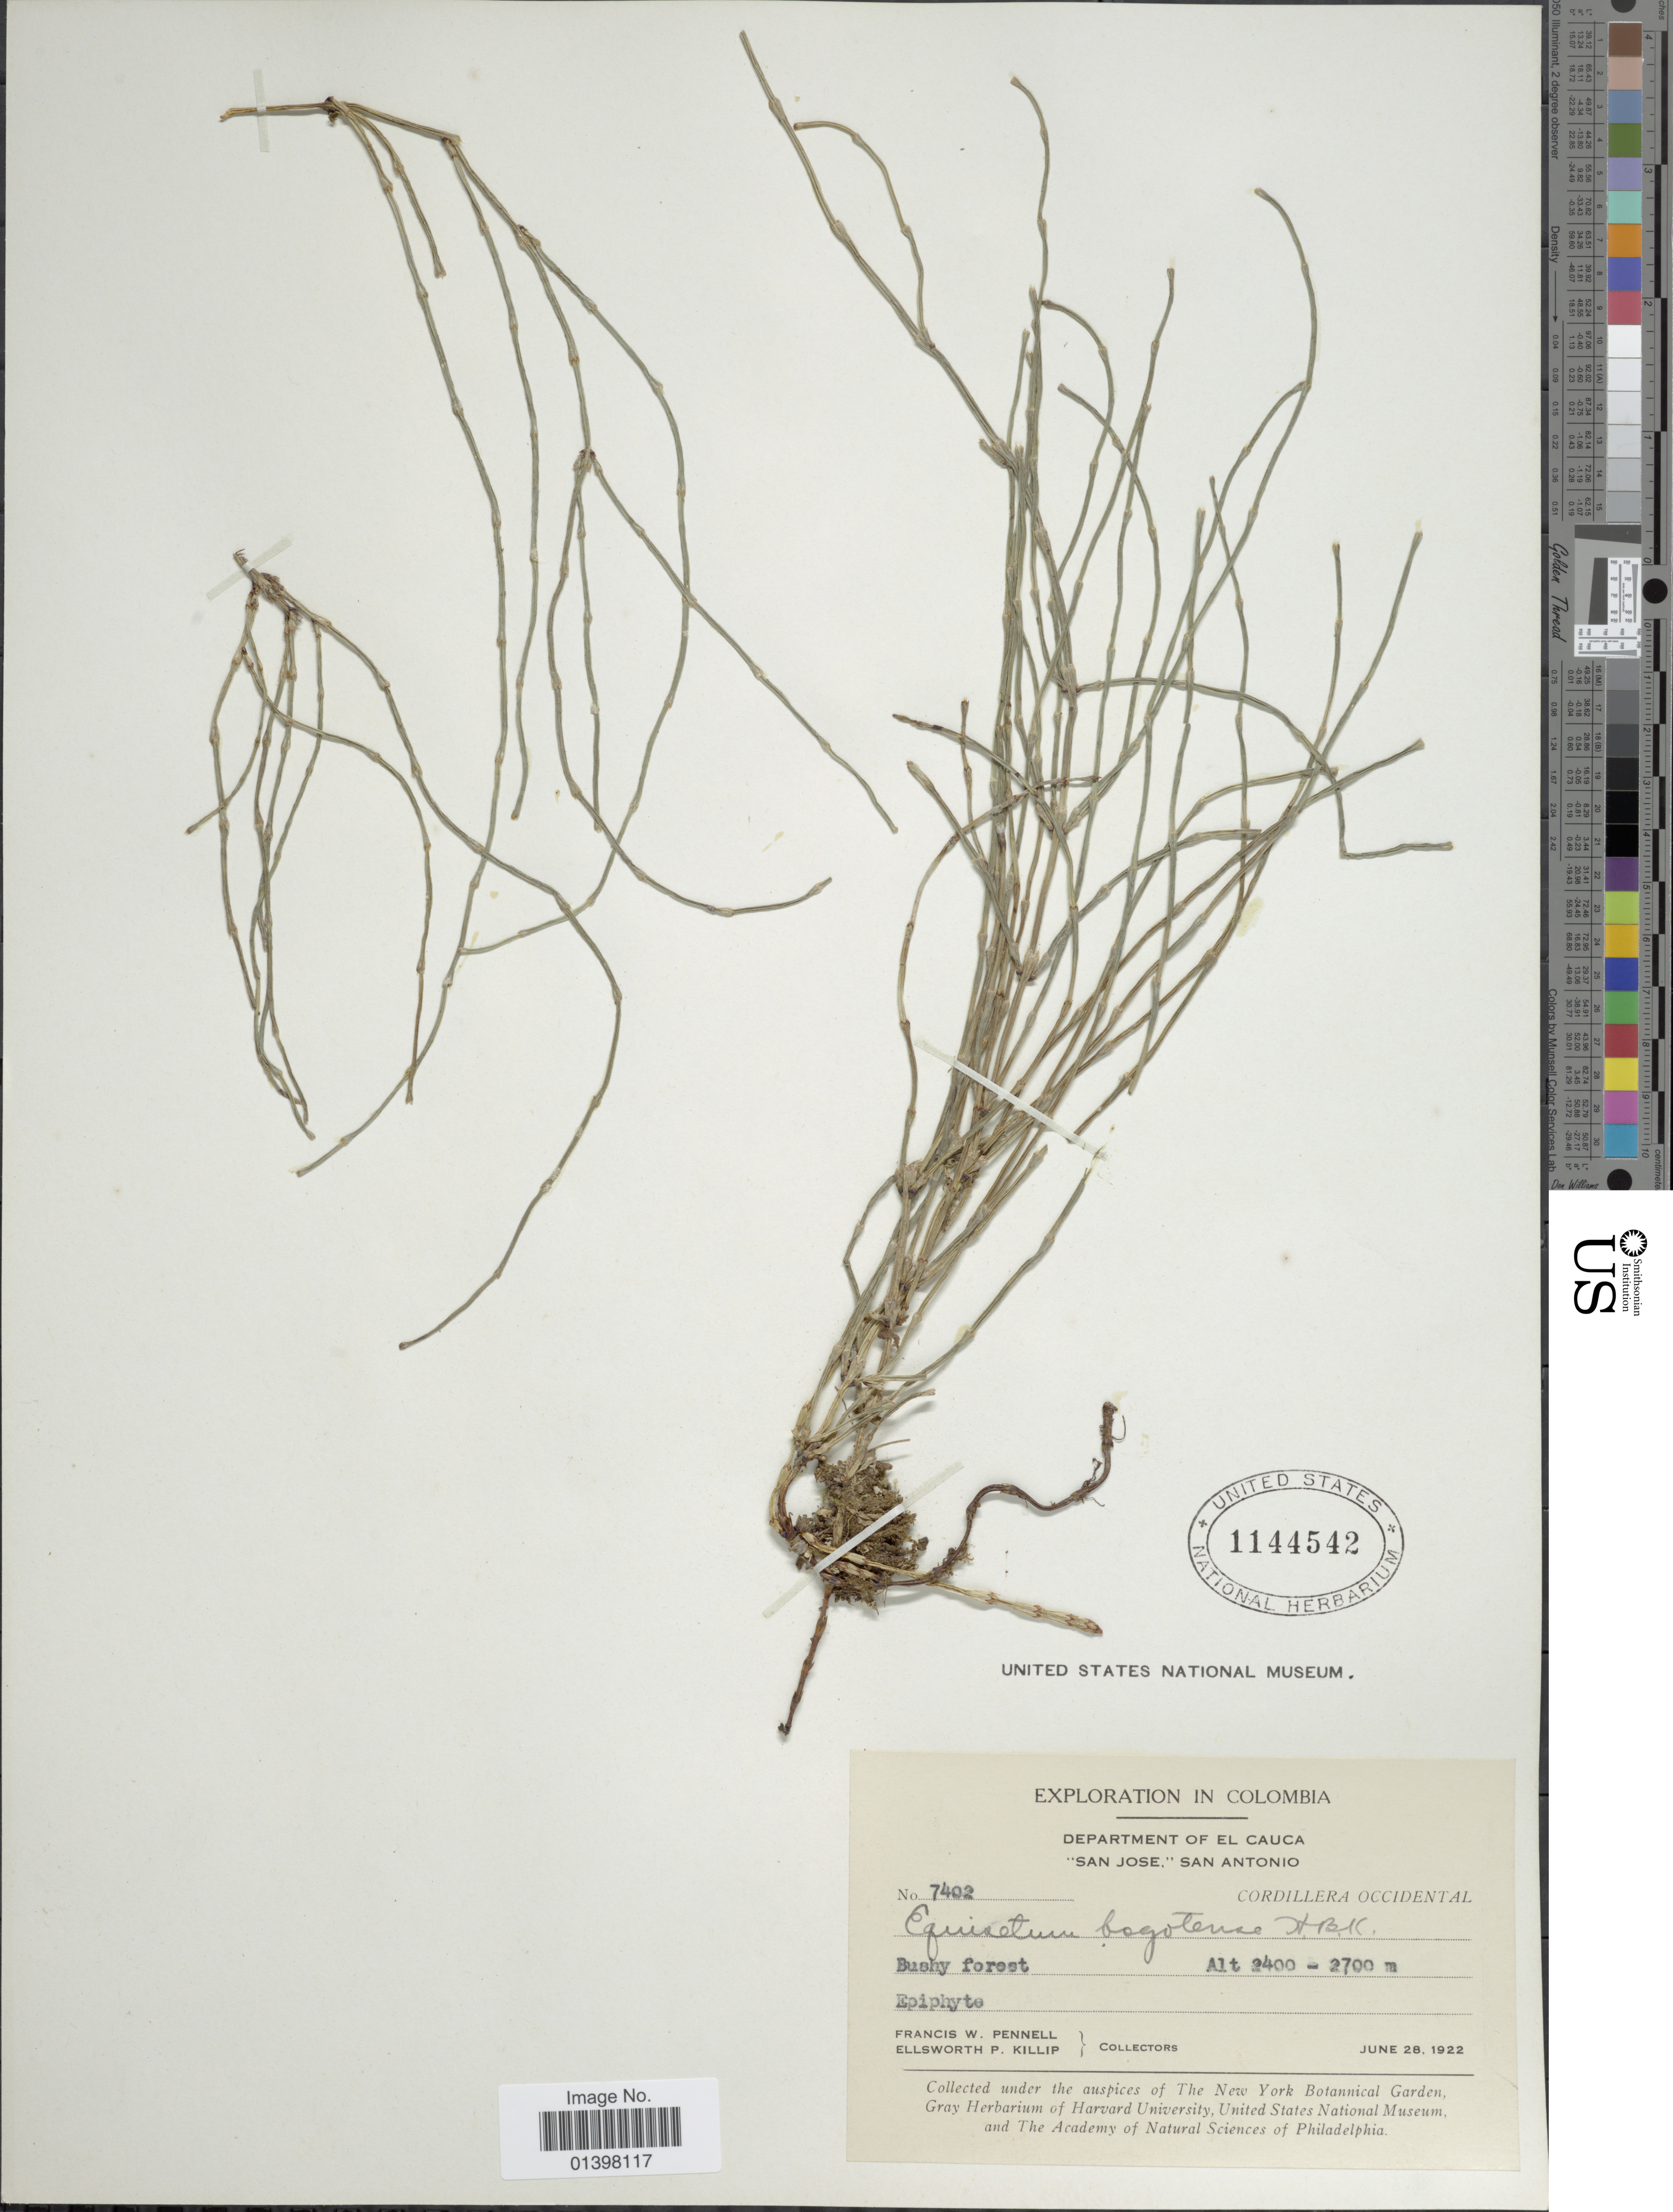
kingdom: Plantae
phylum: Tracheophyta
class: Polypodiopsida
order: Equisetales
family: Equisetaceae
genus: Equisetum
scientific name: Equisetum bogotense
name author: Kunth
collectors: F. W. Pennell & E. P. Killip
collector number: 7402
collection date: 1922-06-28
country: Colombia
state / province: Cauca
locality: Department of EL Cauca 'San Jose', San Antonio, Cordillera Occidental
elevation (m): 2400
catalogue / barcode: US 1144542